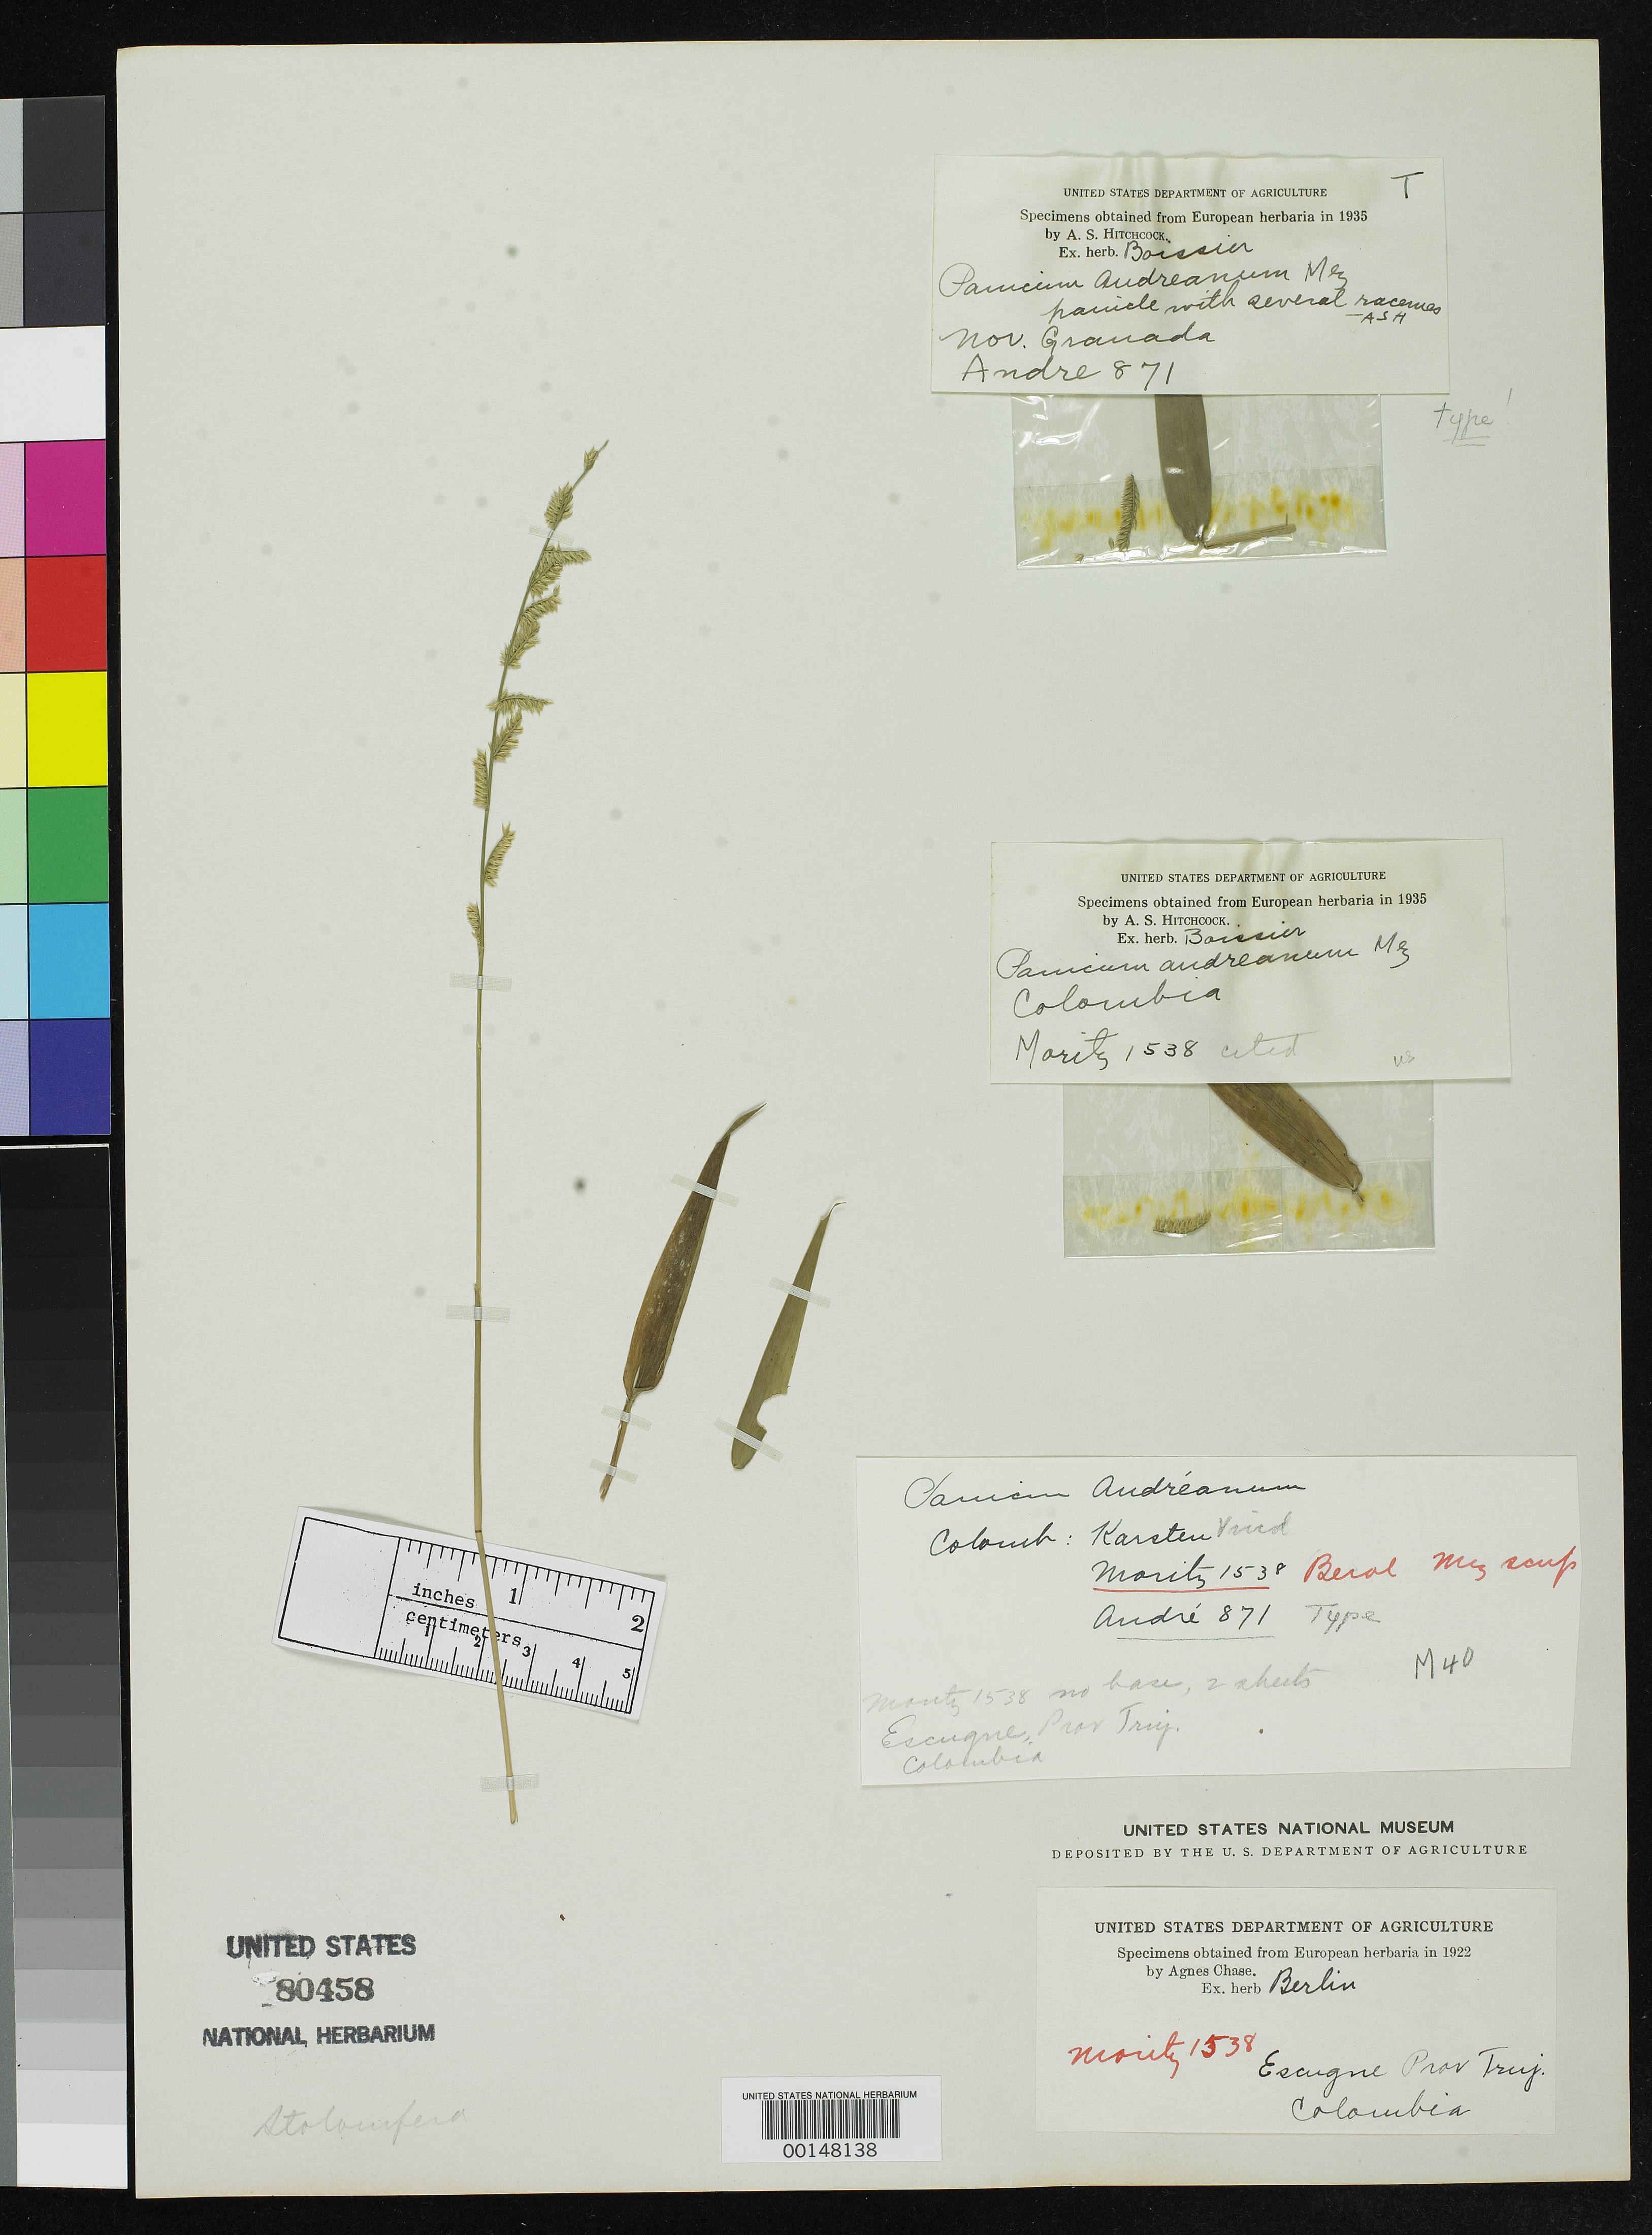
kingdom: Plantae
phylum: Tracheophyta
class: Liliopsida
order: Poales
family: Poaceae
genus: Panicum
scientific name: Panicum andreanum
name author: Mez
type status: Syntype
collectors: É. F. André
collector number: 871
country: Colombia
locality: "Nov. Granada"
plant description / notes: Fragmentary material of type specimen ex herb. Boissier.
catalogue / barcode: US 101607-2